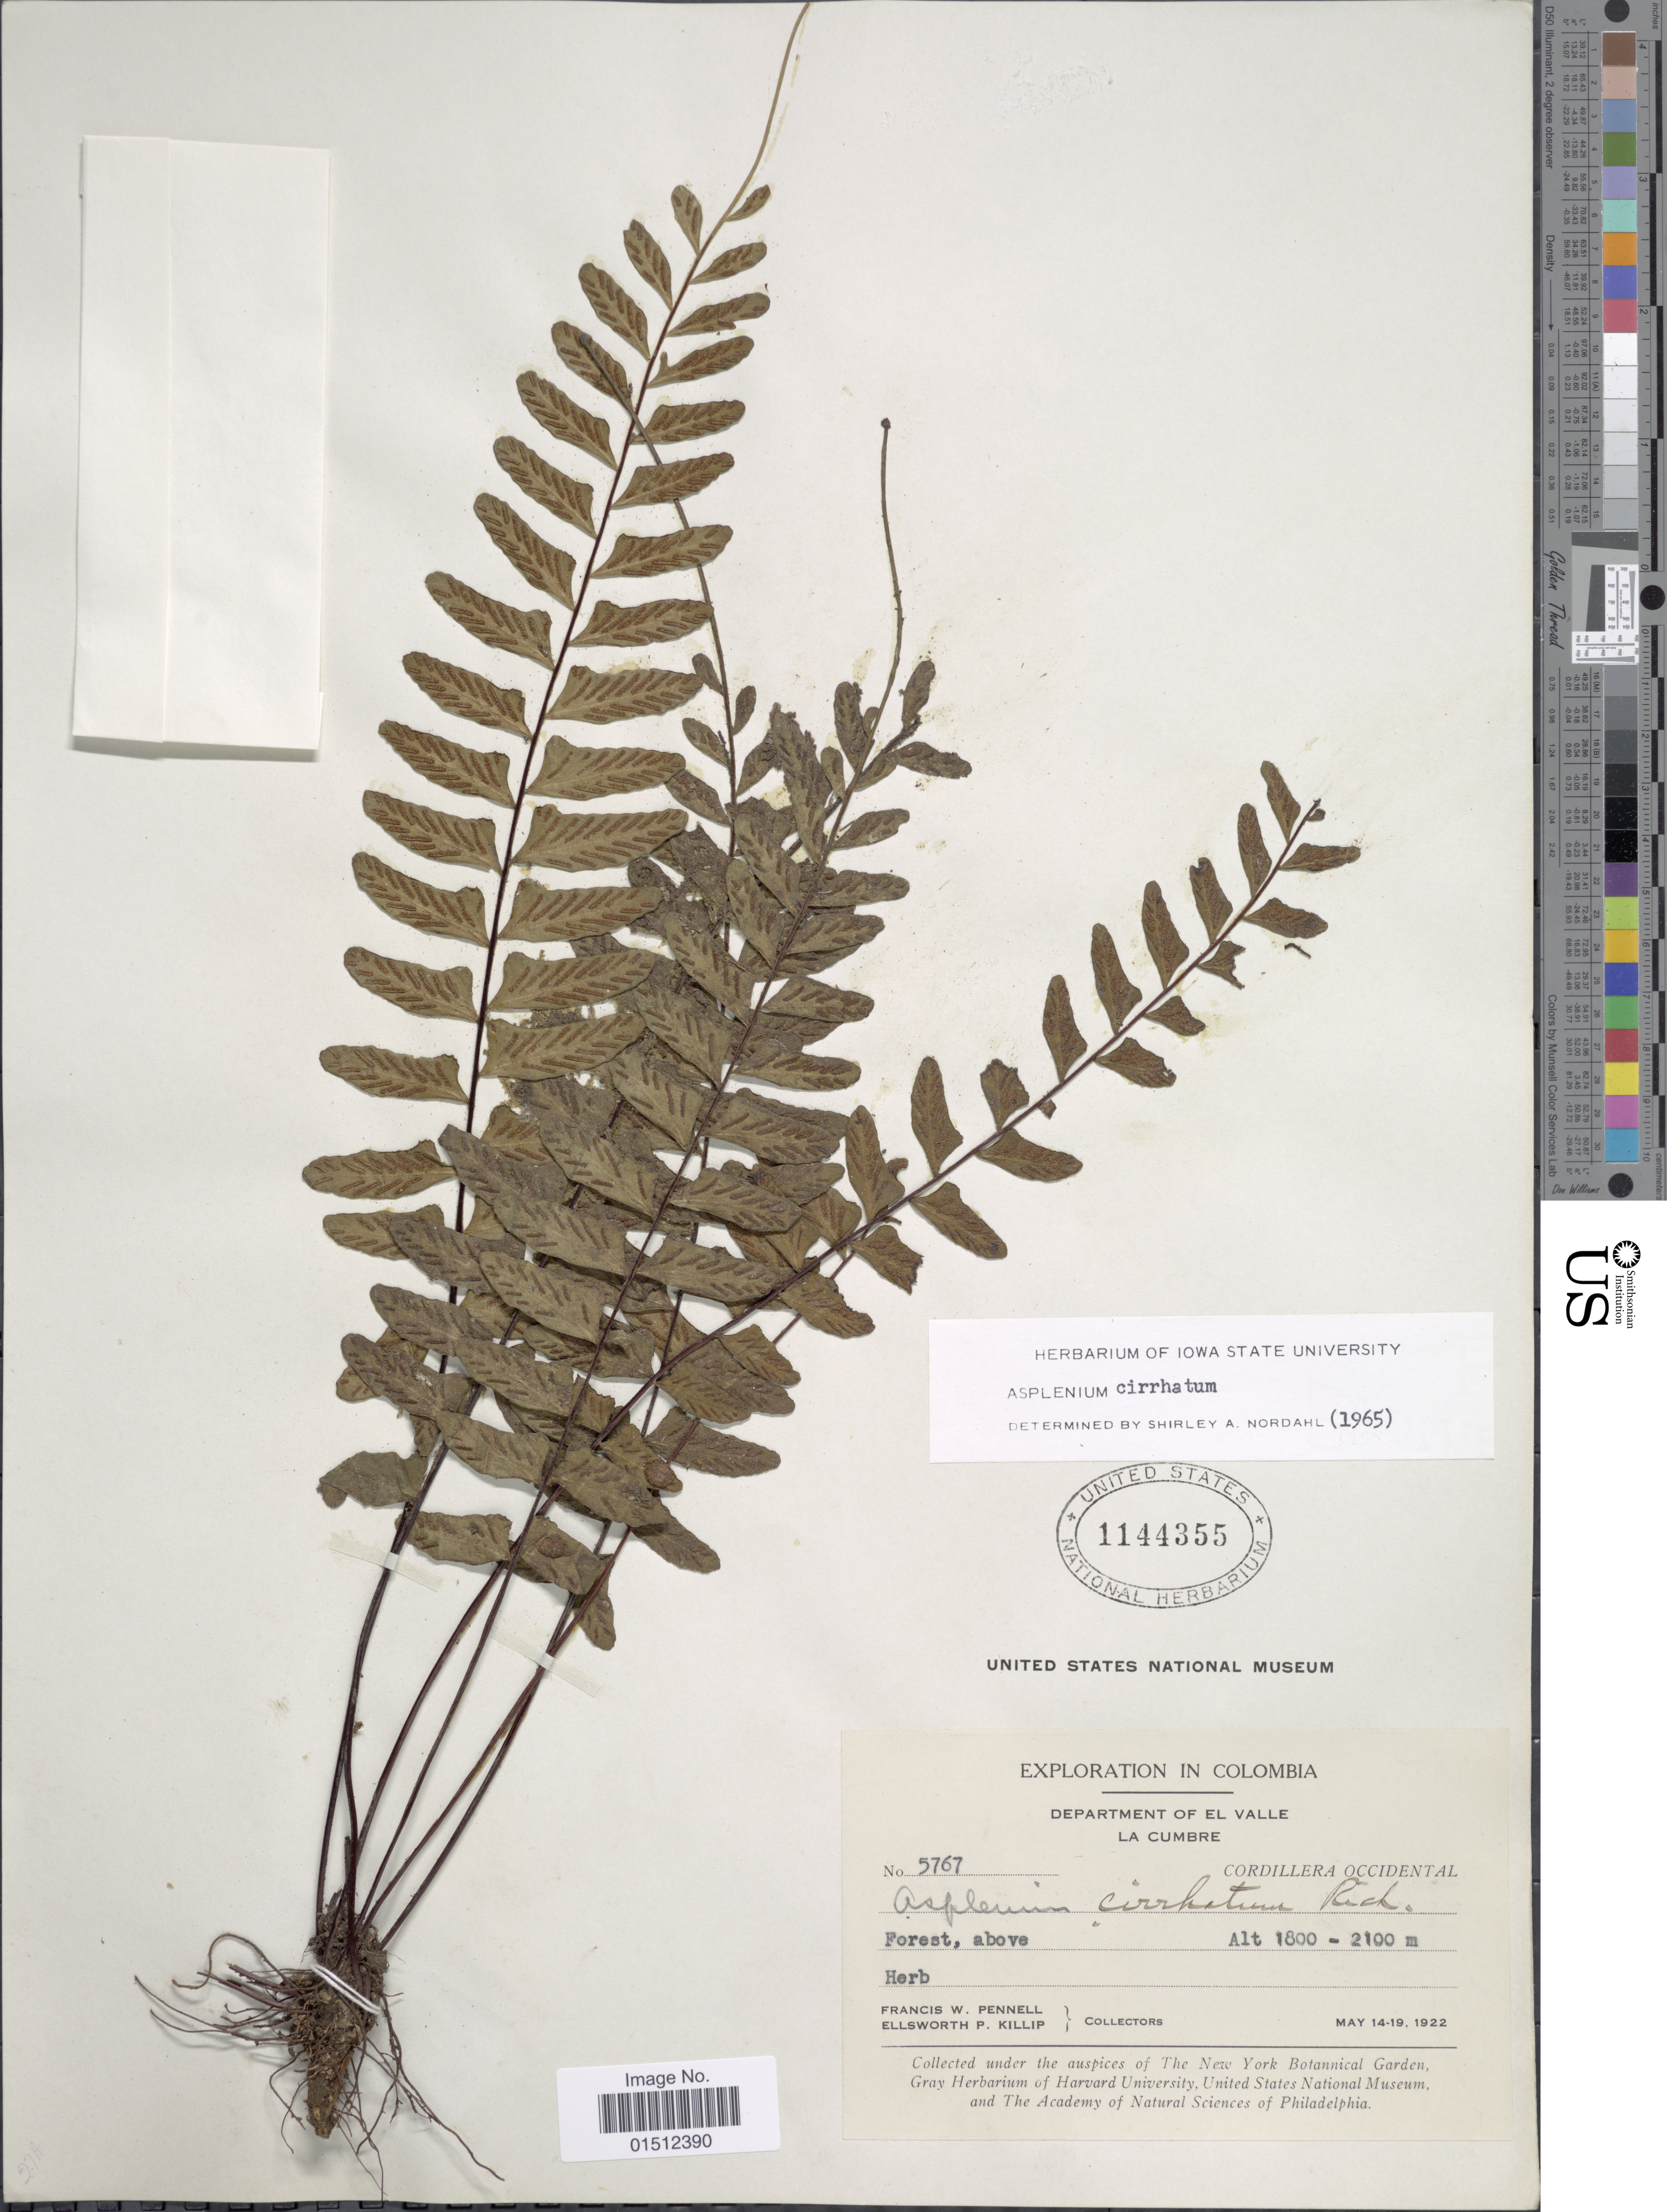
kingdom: Plantae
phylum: Tracheophyta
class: Polypodiopsida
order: Polypodiales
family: Aspleniaceae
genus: Asplenium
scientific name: Asplenium radicans var. cirrhatum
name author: (Rich. ex Willd.) Rosenst.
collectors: F. W. Pennell & E. P. Killip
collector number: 5767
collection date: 1922-05-14/1922-05-19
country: Colombia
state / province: Valle del Cauca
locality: Colombia, Department of El Valle, La Cumbre. Cordillera Occidental.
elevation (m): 1800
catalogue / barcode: US 1144355